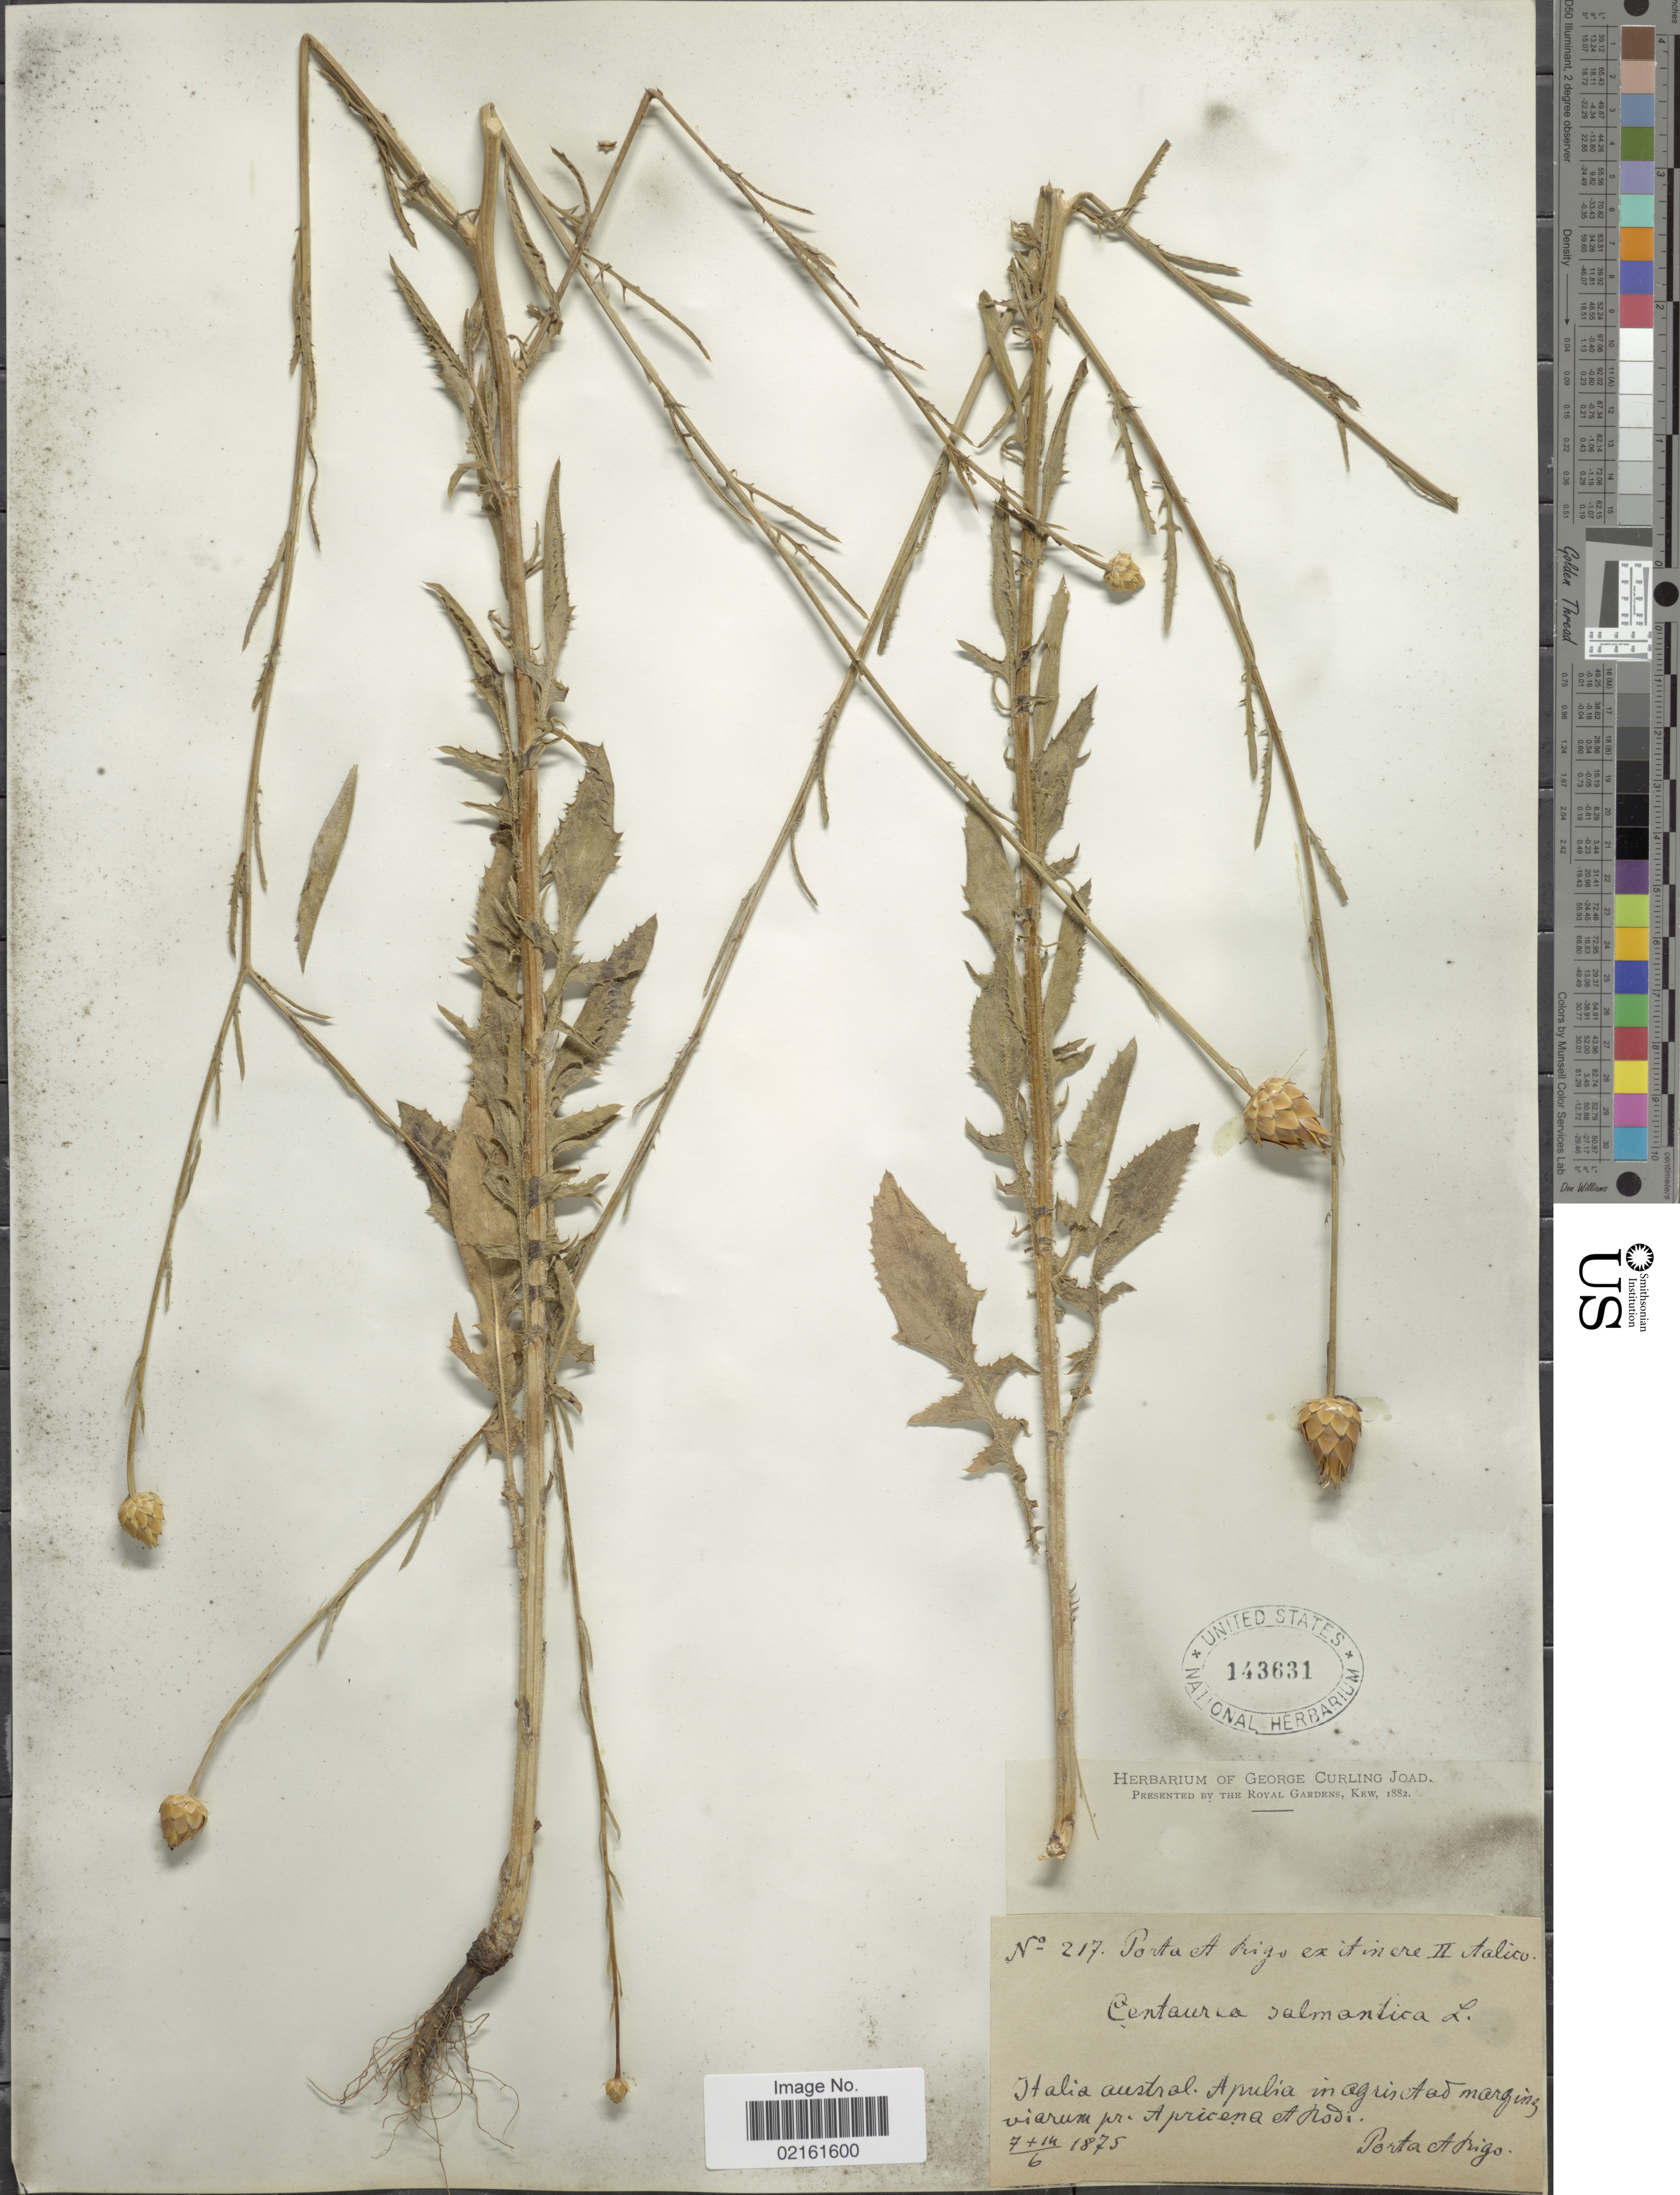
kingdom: Plantae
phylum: Tracheophyta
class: Magnoliopsida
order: Asterales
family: Asteraceae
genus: Mantisalca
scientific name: Mantisalca salmantica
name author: (L.) Briq. & Cav.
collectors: -- Porta & -- Rigo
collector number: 217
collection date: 1875-06-07/1875-06-14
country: Italy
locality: Italia austral. Apulia in agrisetad margines viarum pr. Apricena et Rovi [interpreted]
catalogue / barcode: US 143631